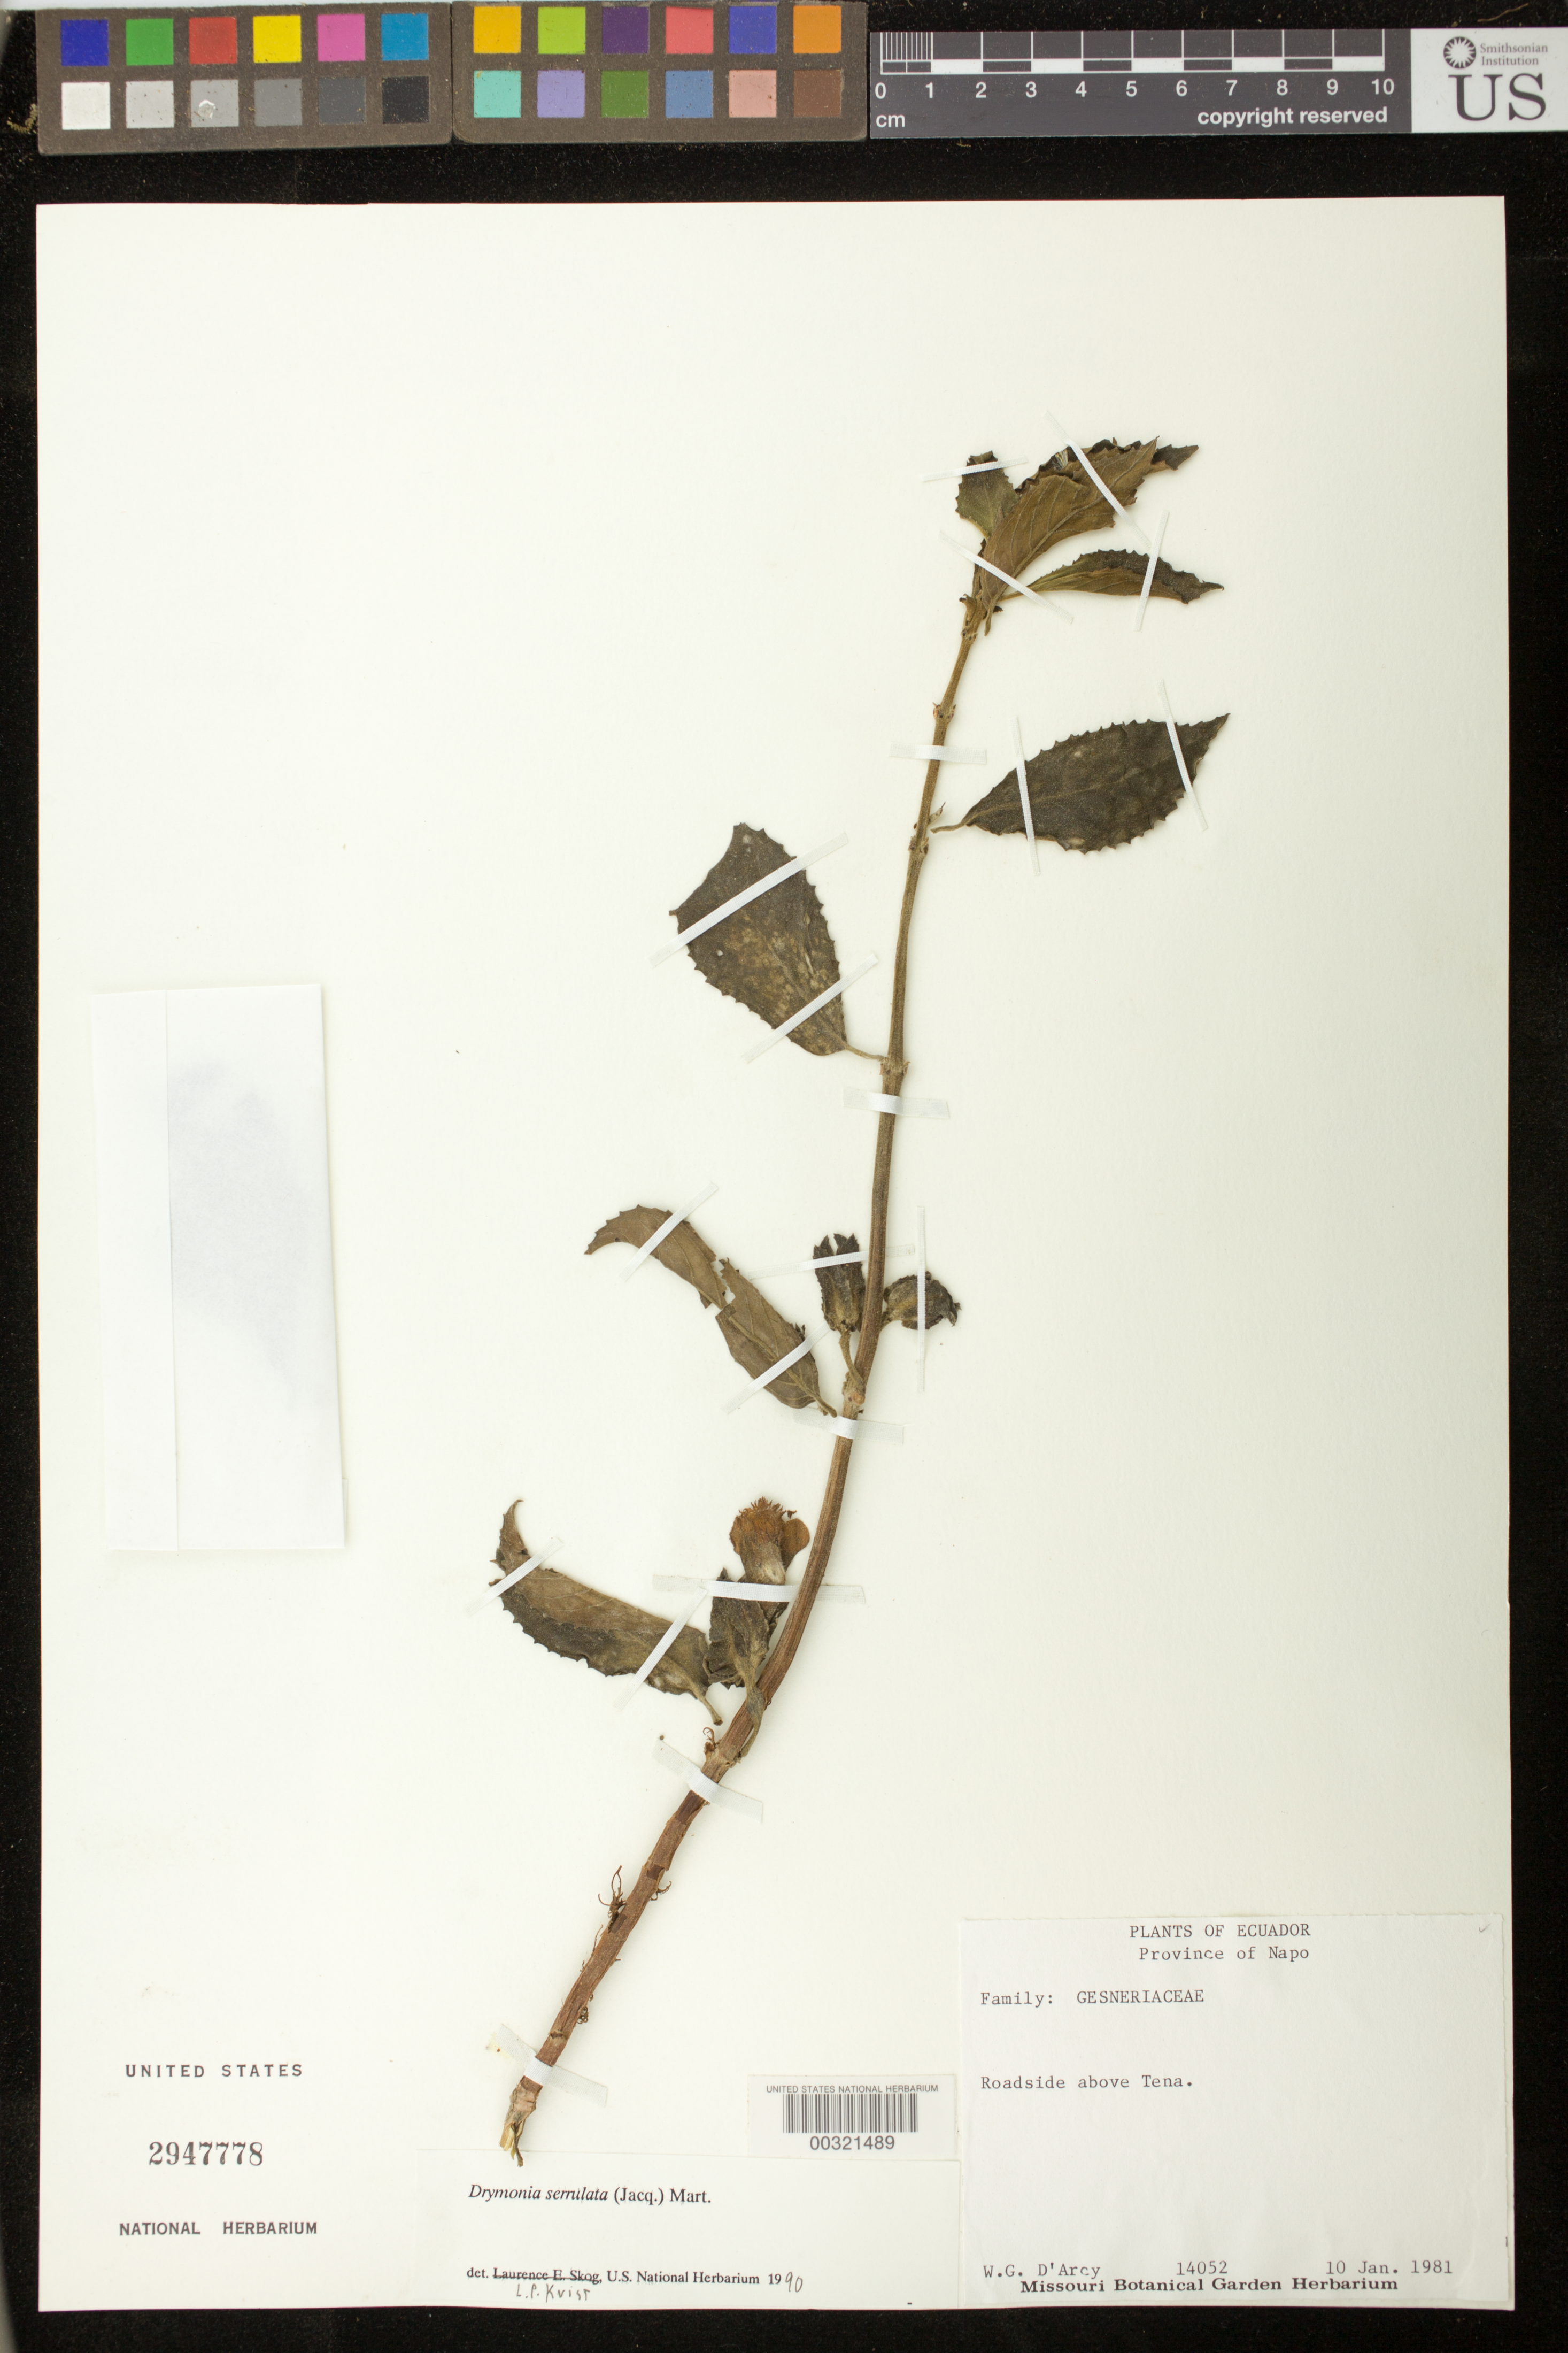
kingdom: Plantae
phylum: Tracheophyta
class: Magnoliopsida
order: Lamiales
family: Gesneriaceae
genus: Drymonia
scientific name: Drymonia serrulata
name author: (Jacq.) Mart.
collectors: W. G. D'Arcy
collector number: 14052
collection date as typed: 10 Jan 1981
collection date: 1981-01-10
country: Ecuador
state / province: Napo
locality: Roadside above Tena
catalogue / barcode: US 2947778